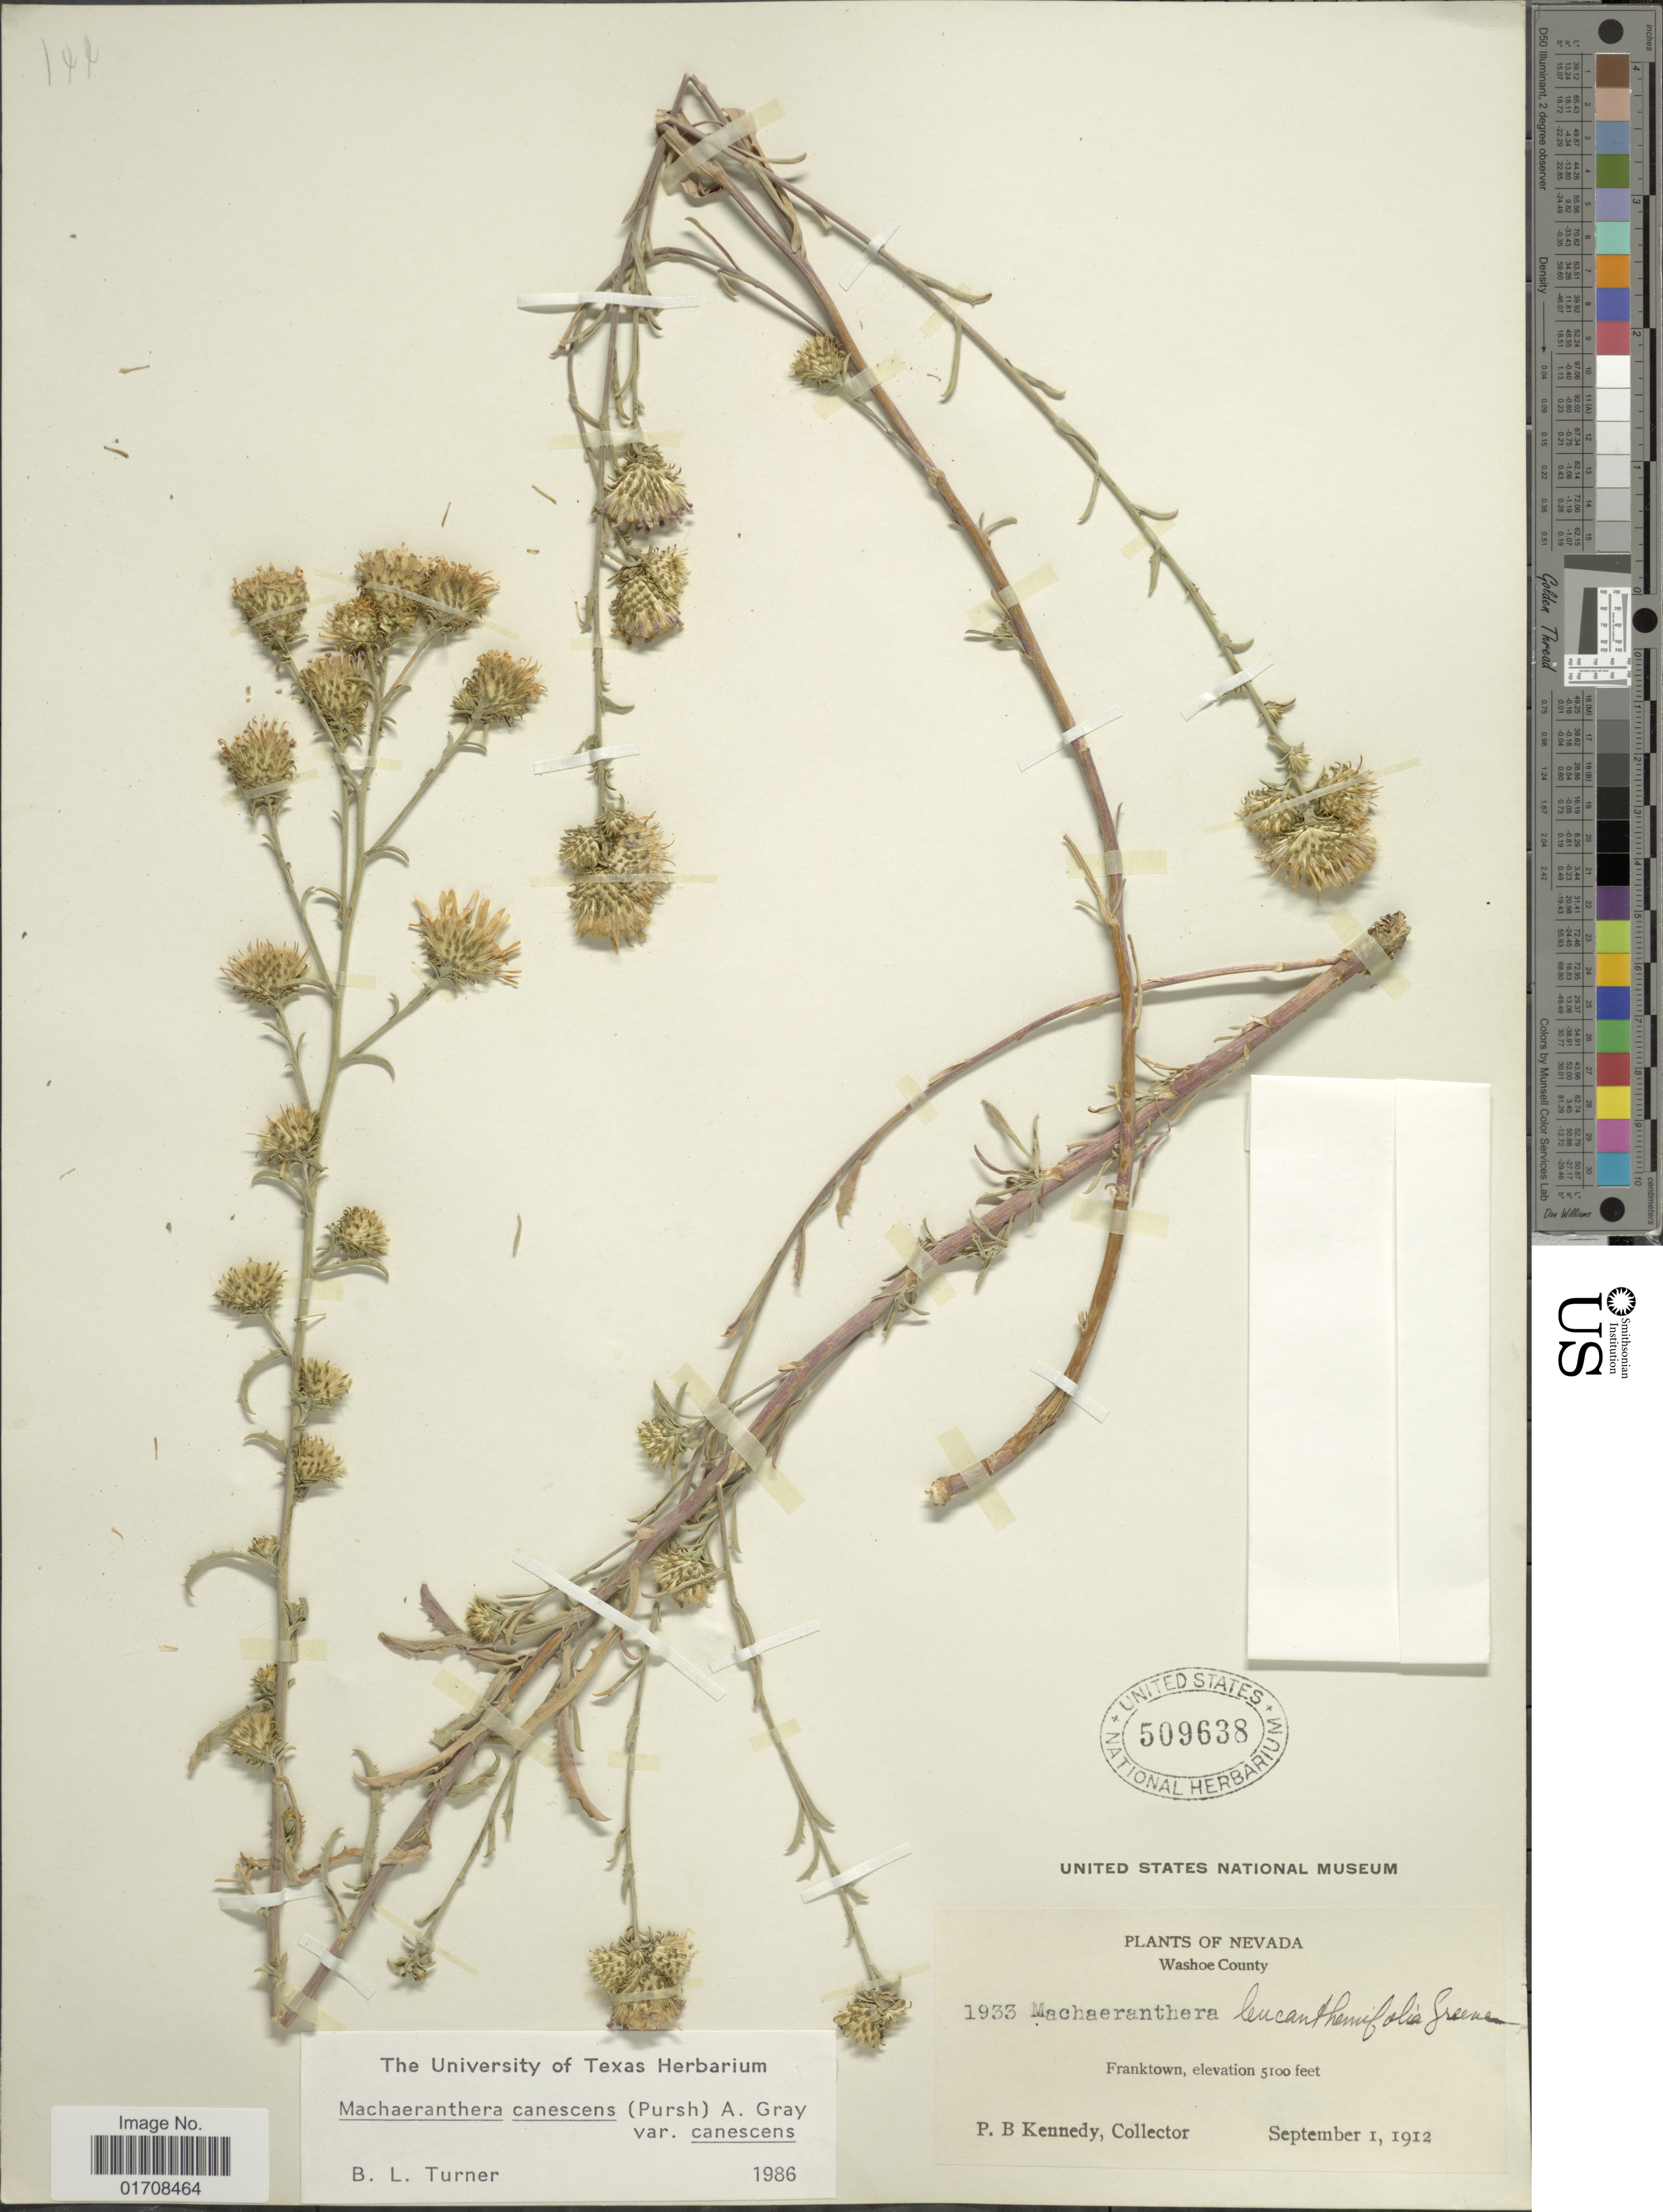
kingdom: Plantae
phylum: Tracheophyta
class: Magnoliopsida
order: Asterales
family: Asteraceae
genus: Machaeranthera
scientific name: Machaeranthera canescens var. canescens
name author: (Pursh) A. Gray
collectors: P. B. Kennedy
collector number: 1933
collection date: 1912-09-01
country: United States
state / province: Nevada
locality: Washoe County, Franktown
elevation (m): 1554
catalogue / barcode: US 509638